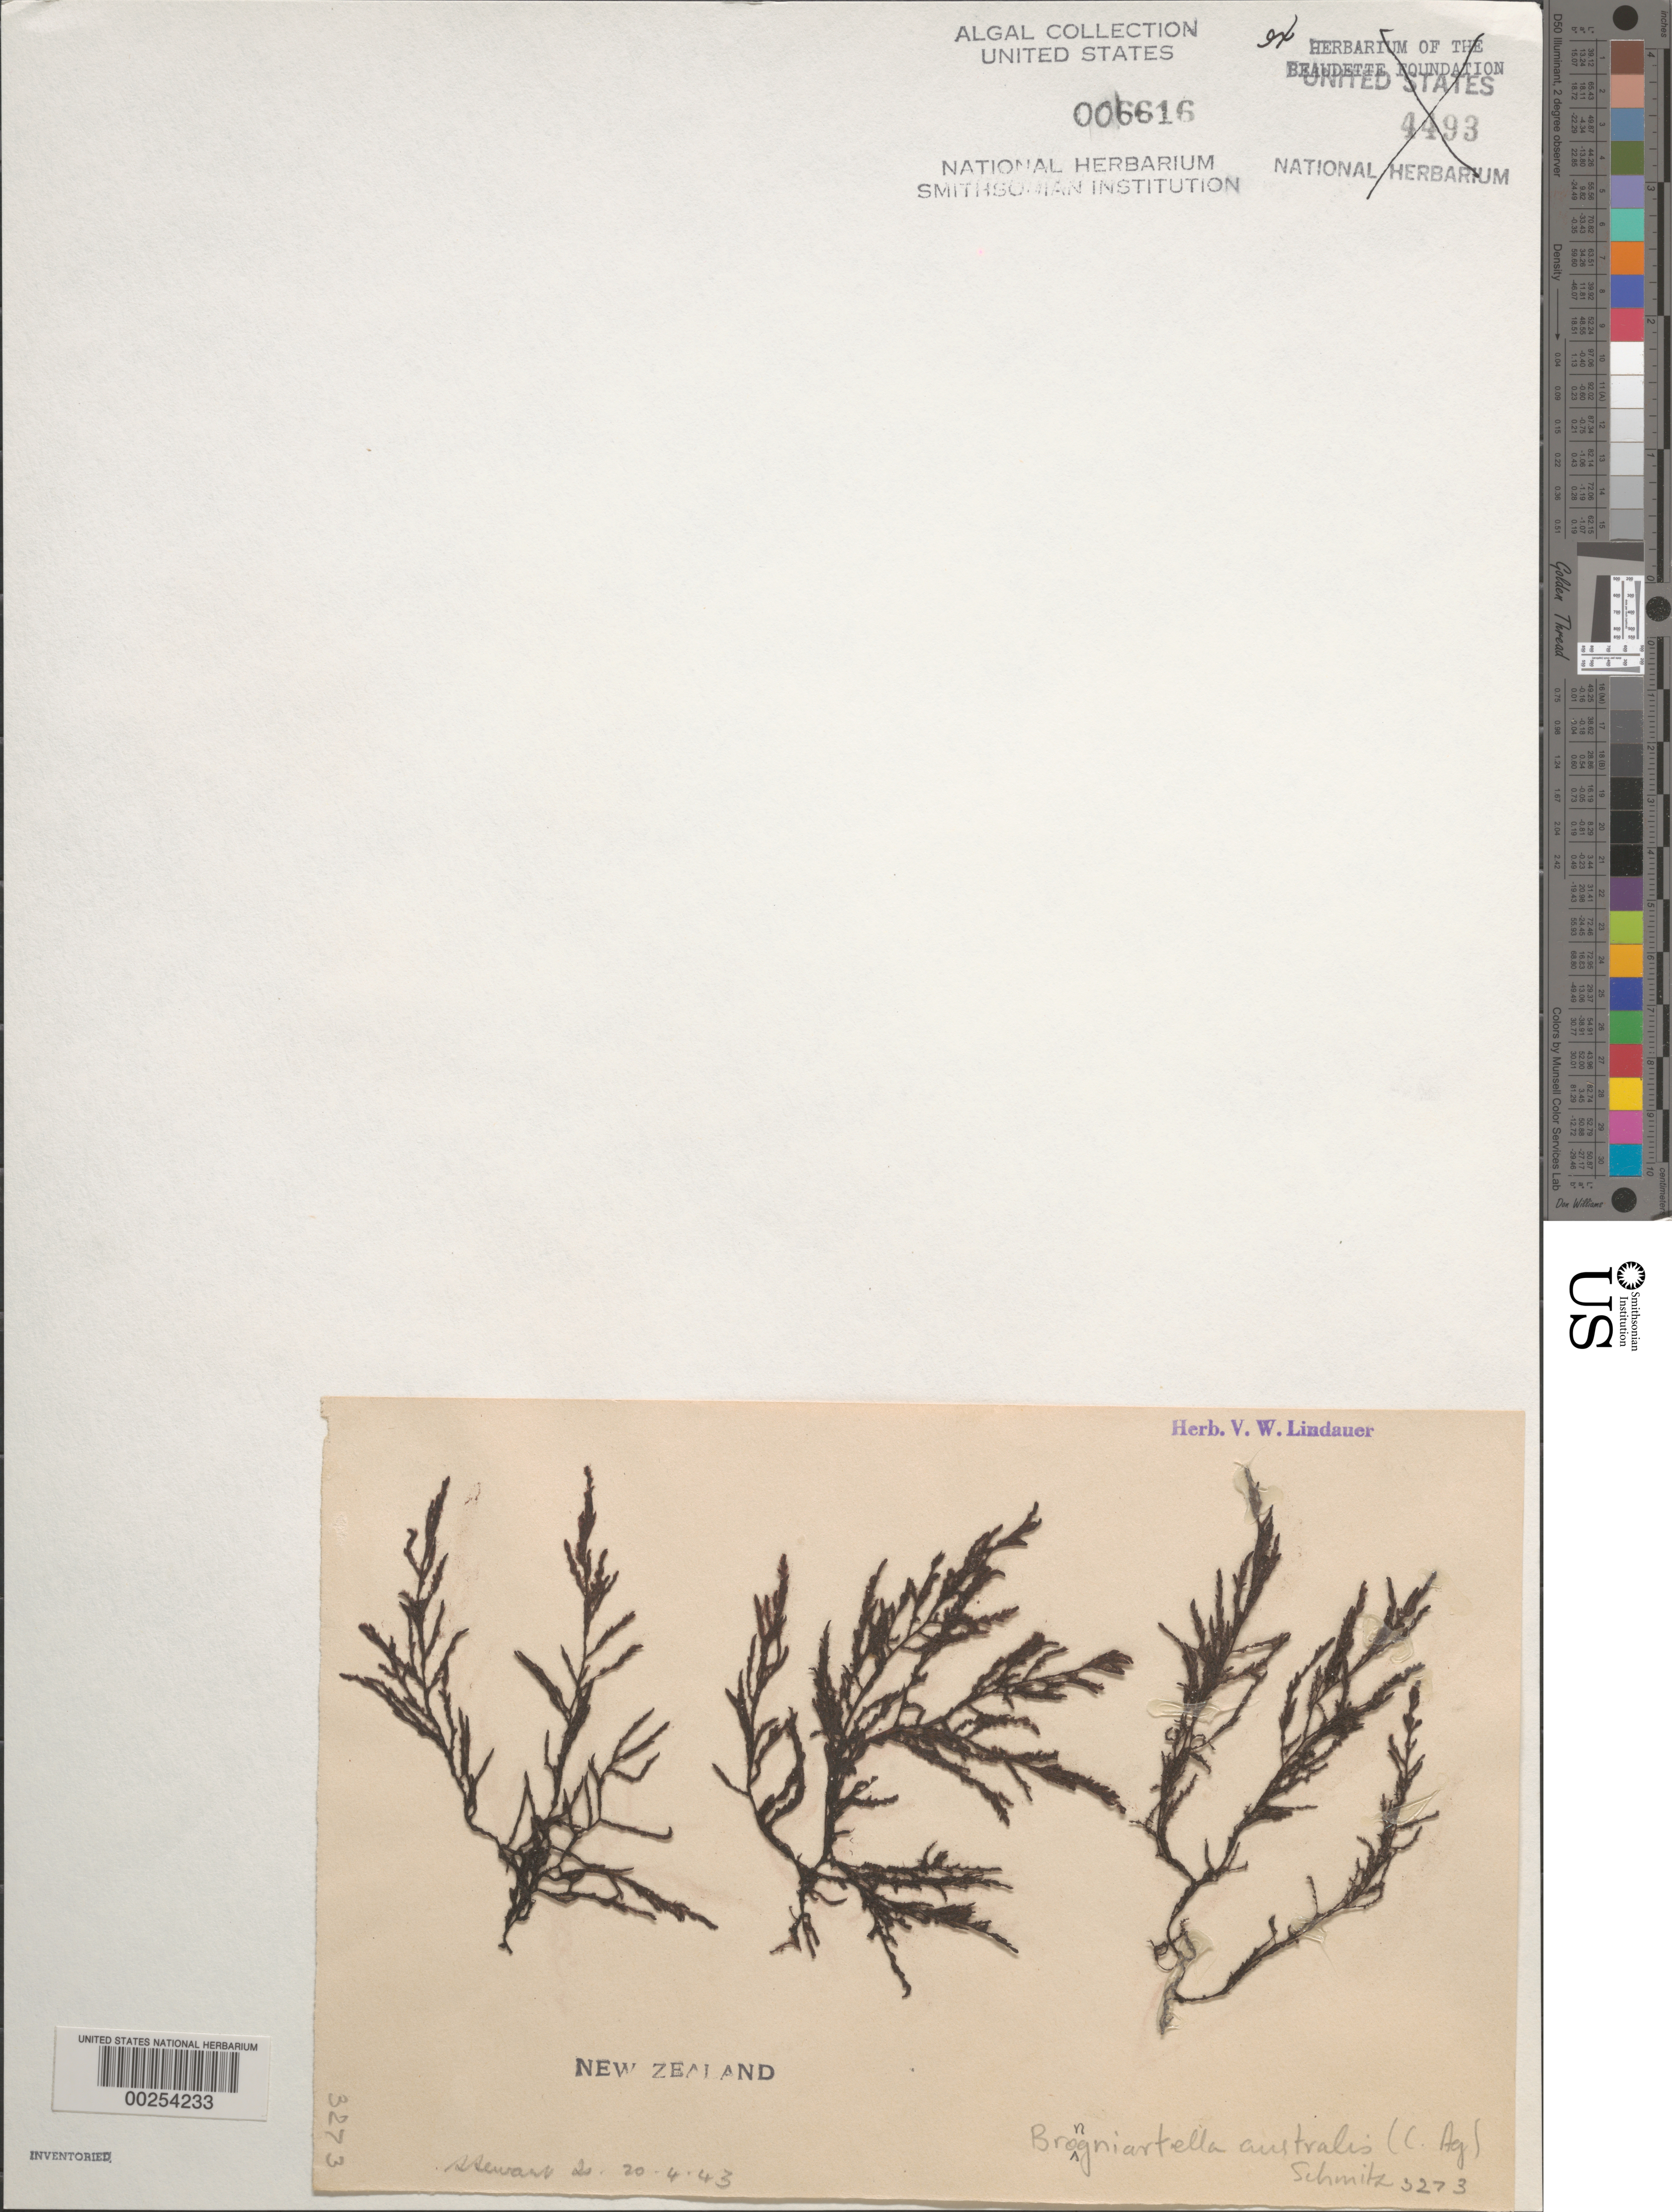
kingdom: Plantae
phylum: Rhodophyta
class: Florideophyceae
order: Ceramiales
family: Rhodomelaceae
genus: Brongniartella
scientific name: Brongniartella australis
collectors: V. Lindauer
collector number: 3273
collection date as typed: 20 Apr 1943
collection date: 1943-04-20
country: New Zealand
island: Stewart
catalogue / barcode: US 6616